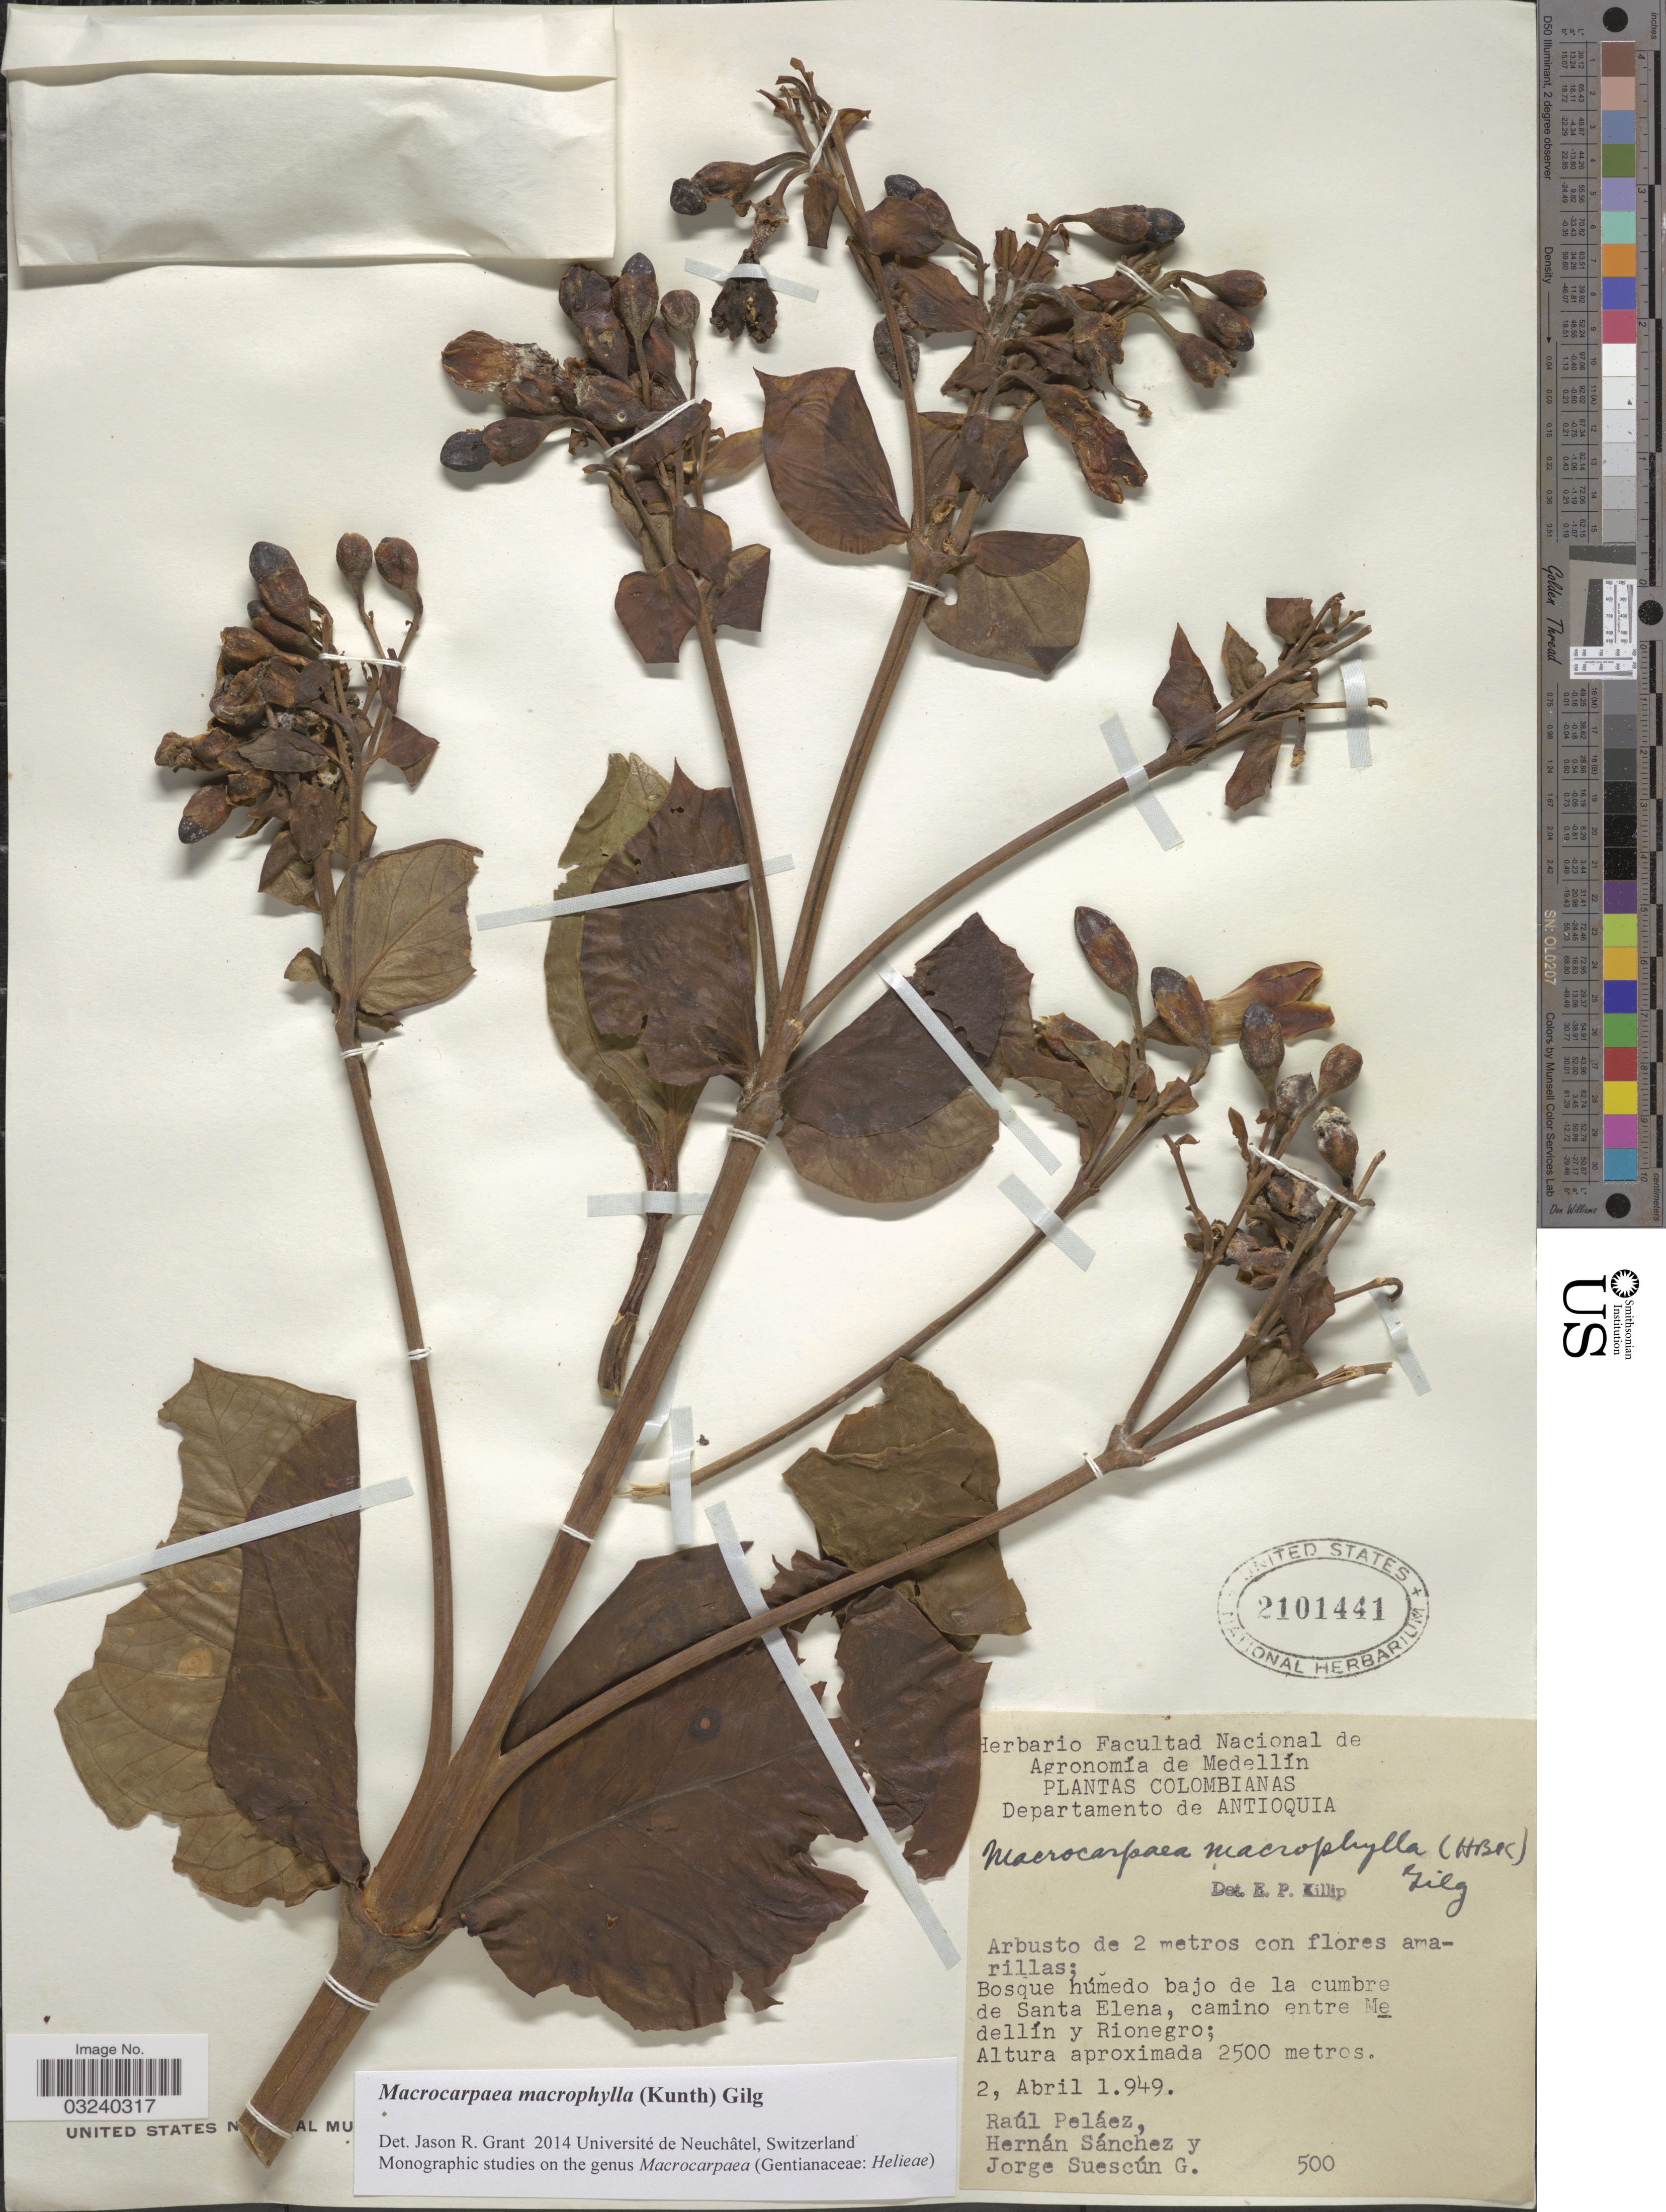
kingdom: Plantae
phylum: Tracheophyta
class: Magnoliopsida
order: Gentianales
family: Gentianaceae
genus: Macrocarpaea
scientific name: Macrocarpaea macrophylla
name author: (Kunth) Gilg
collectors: R. Pelaez, H. Sanchez & J. Suescun G.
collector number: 500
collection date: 1949-04-02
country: Colombia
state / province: Antioquia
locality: Departamento de Antioquia. Bosque húmedo bajo de la cumbre de Santa Elena, camino entre Medellín y Rionegro.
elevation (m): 2500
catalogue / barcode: US 2101441